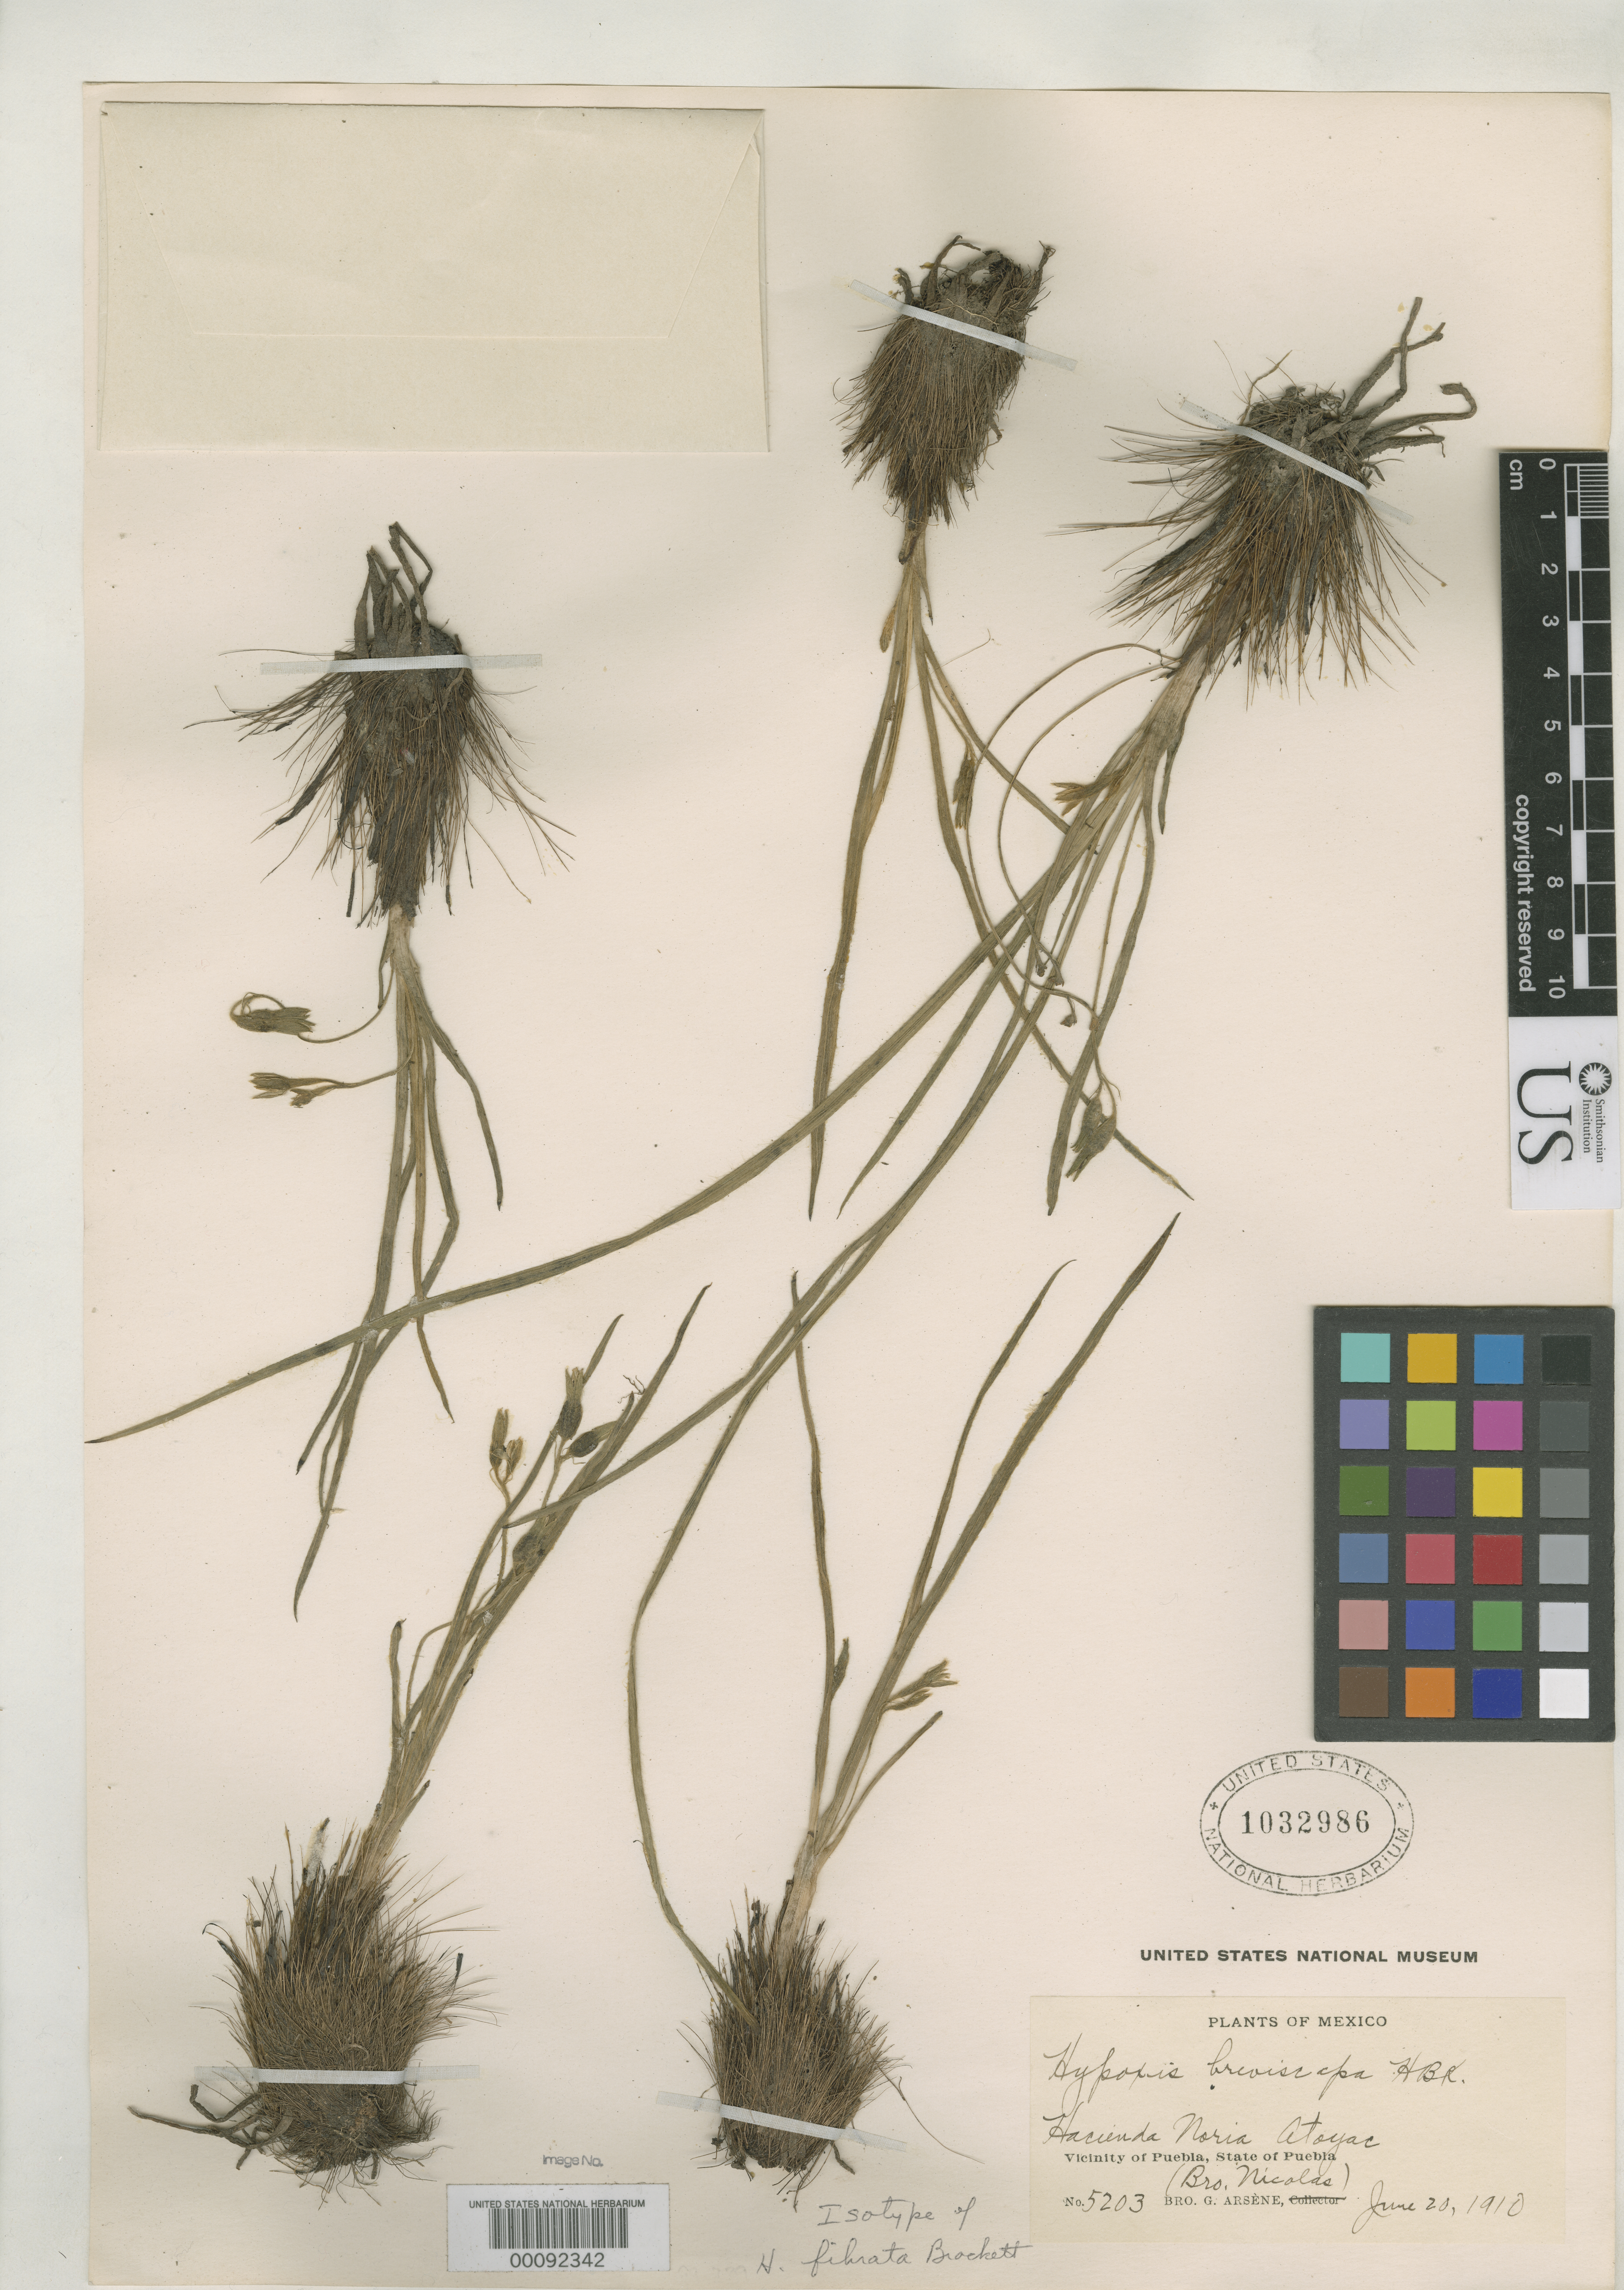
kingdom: Plantae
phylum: Tracheophyta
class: Liliopsida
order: Asparagales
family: Hypoxidaceae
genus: Hypoxis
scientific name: Hypoxis fibrata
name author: Brackett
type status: Isotype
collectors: B. Nicolas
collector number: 5203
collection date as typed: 20 Jun 1910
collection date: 1910-06-20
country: Mexico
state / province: Puebla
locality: Hacienda Noria Atoyac. Vicinity of Puebla.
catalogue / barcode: US 1032986